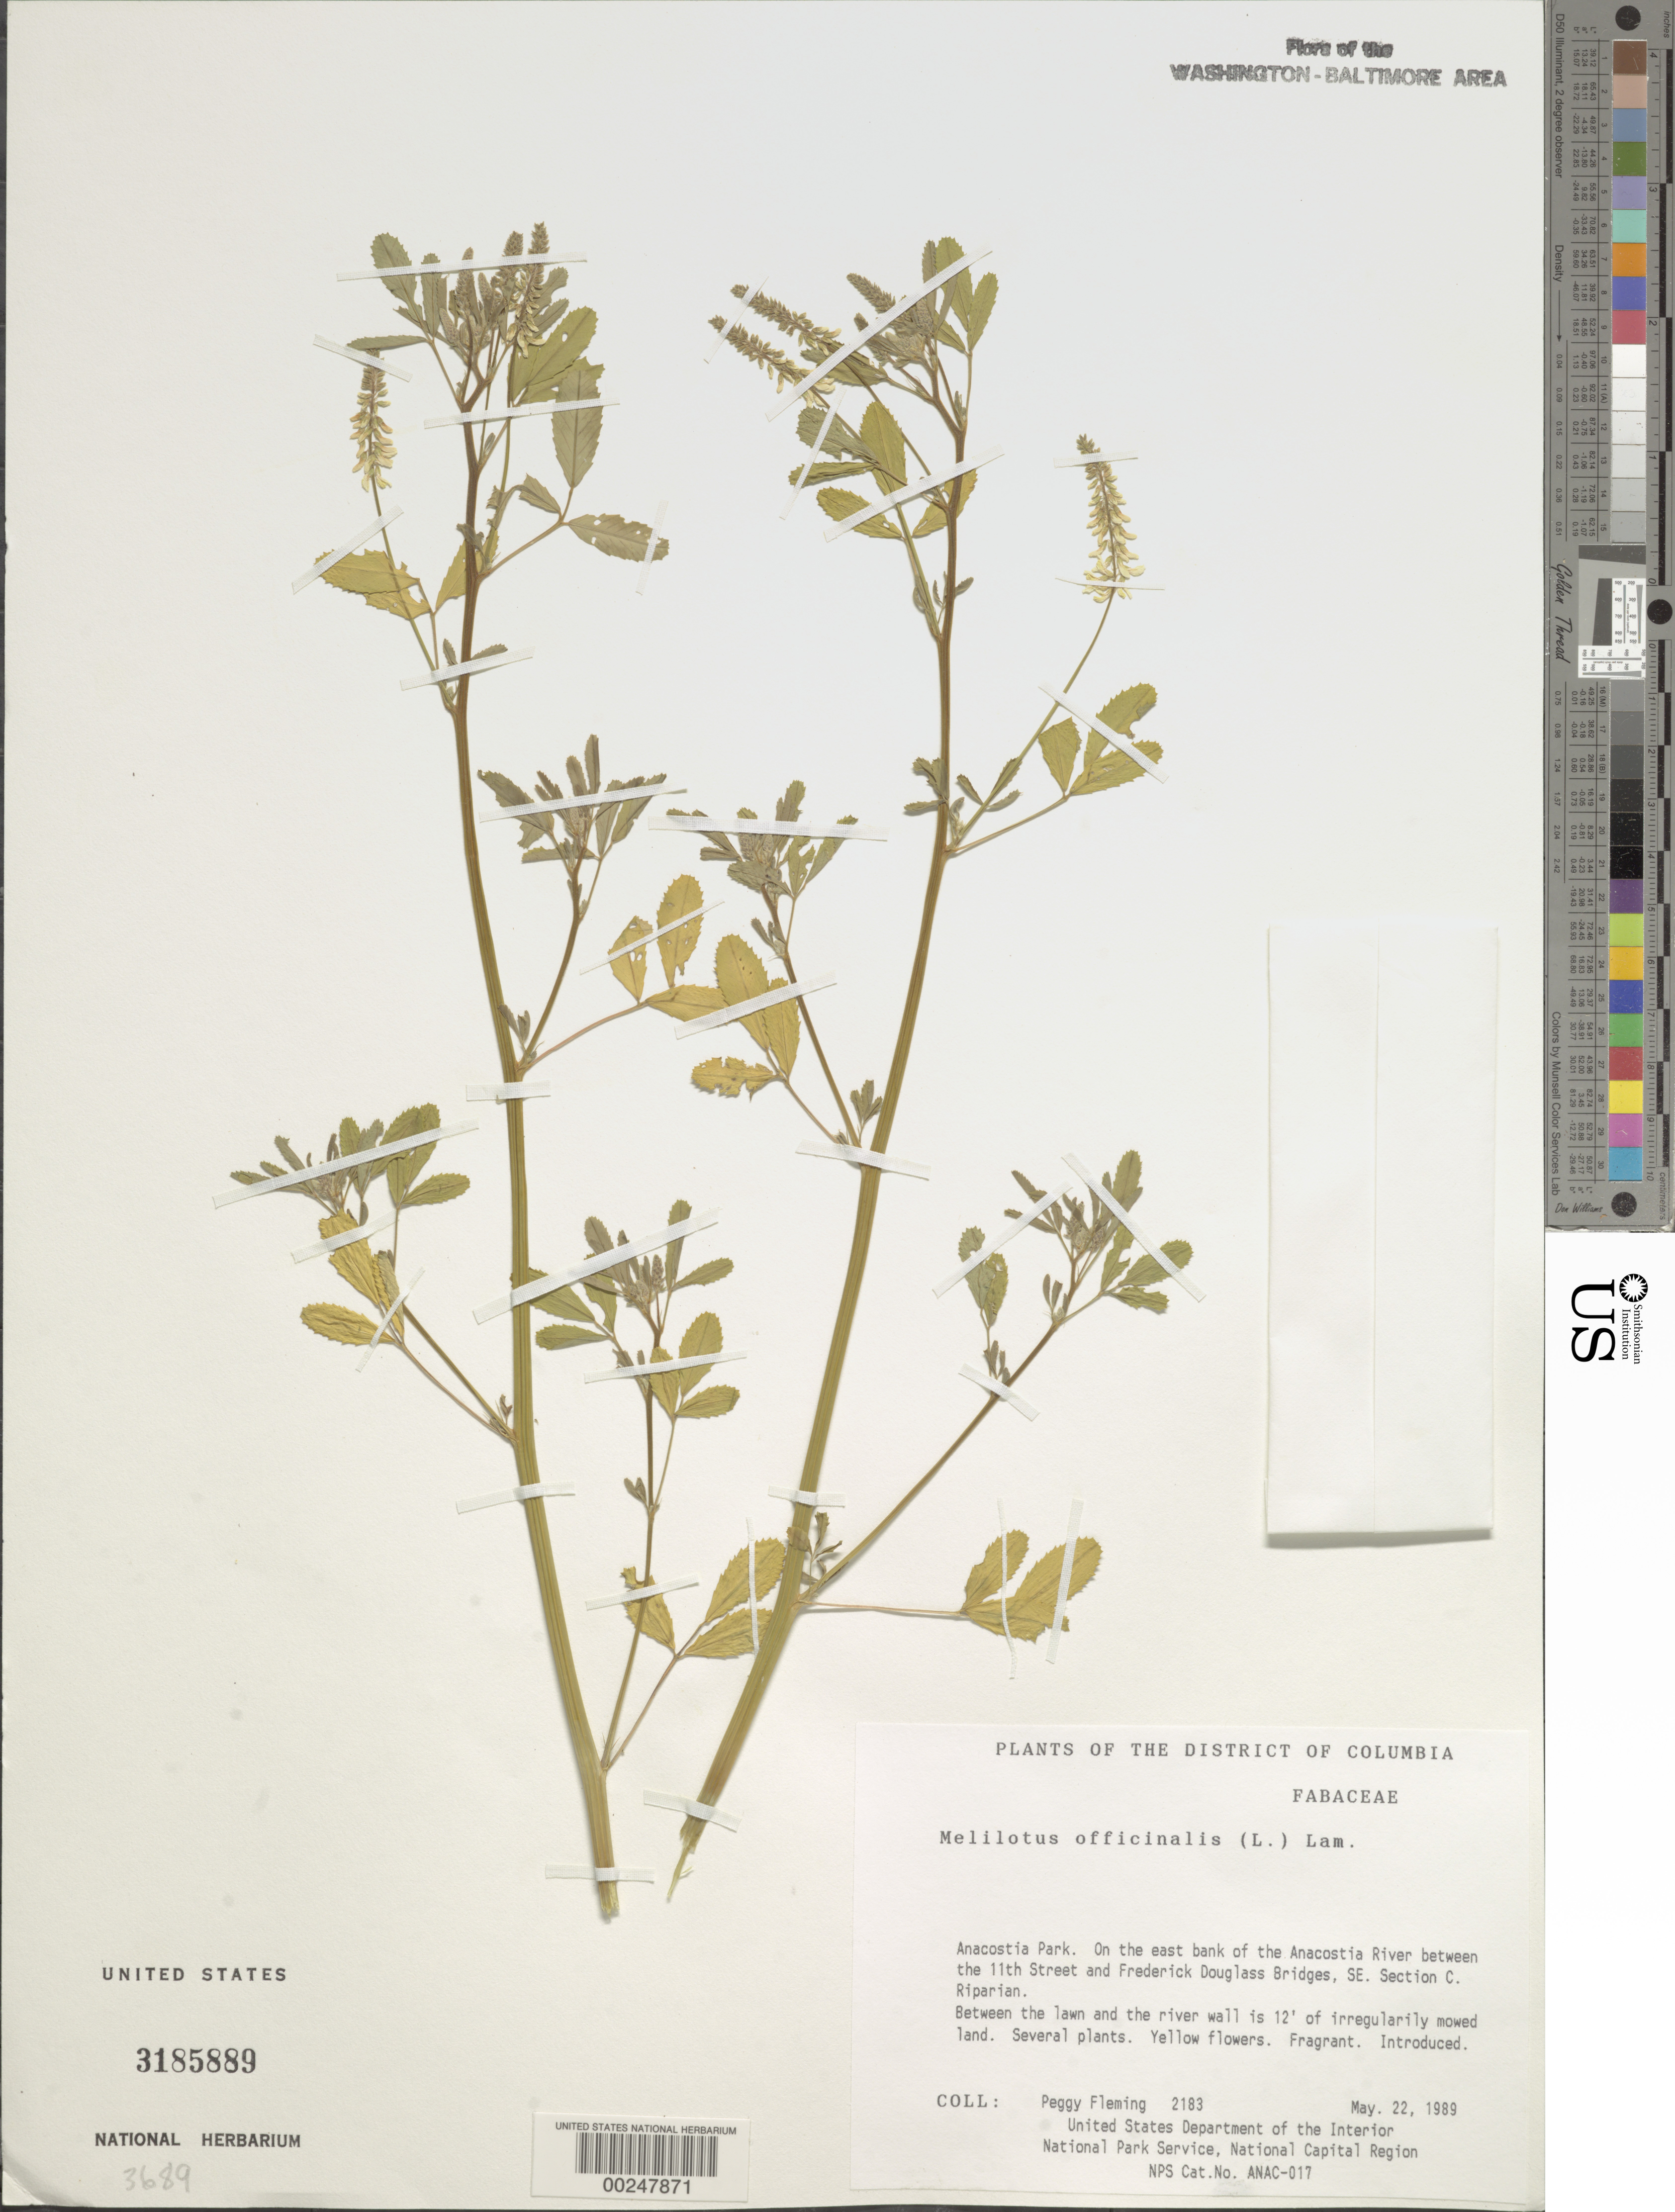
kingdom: Plantae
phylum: Tracheophyta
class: Magnoliopsida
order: Fabales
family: Fabaceae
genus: Melilotus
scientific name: Melilotus officinalis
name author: (L.) Lam.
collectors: P. Fleming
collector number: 2183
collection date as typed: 22 May 1989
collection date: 1989-05-22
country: United States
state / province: District of Columbia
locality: Anacostia Park, E bank of Anacostia River between 11th St and Frederick Douglass Bridges, SE, Section C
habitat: Between lawn and the river wall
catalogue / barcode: US 3185889